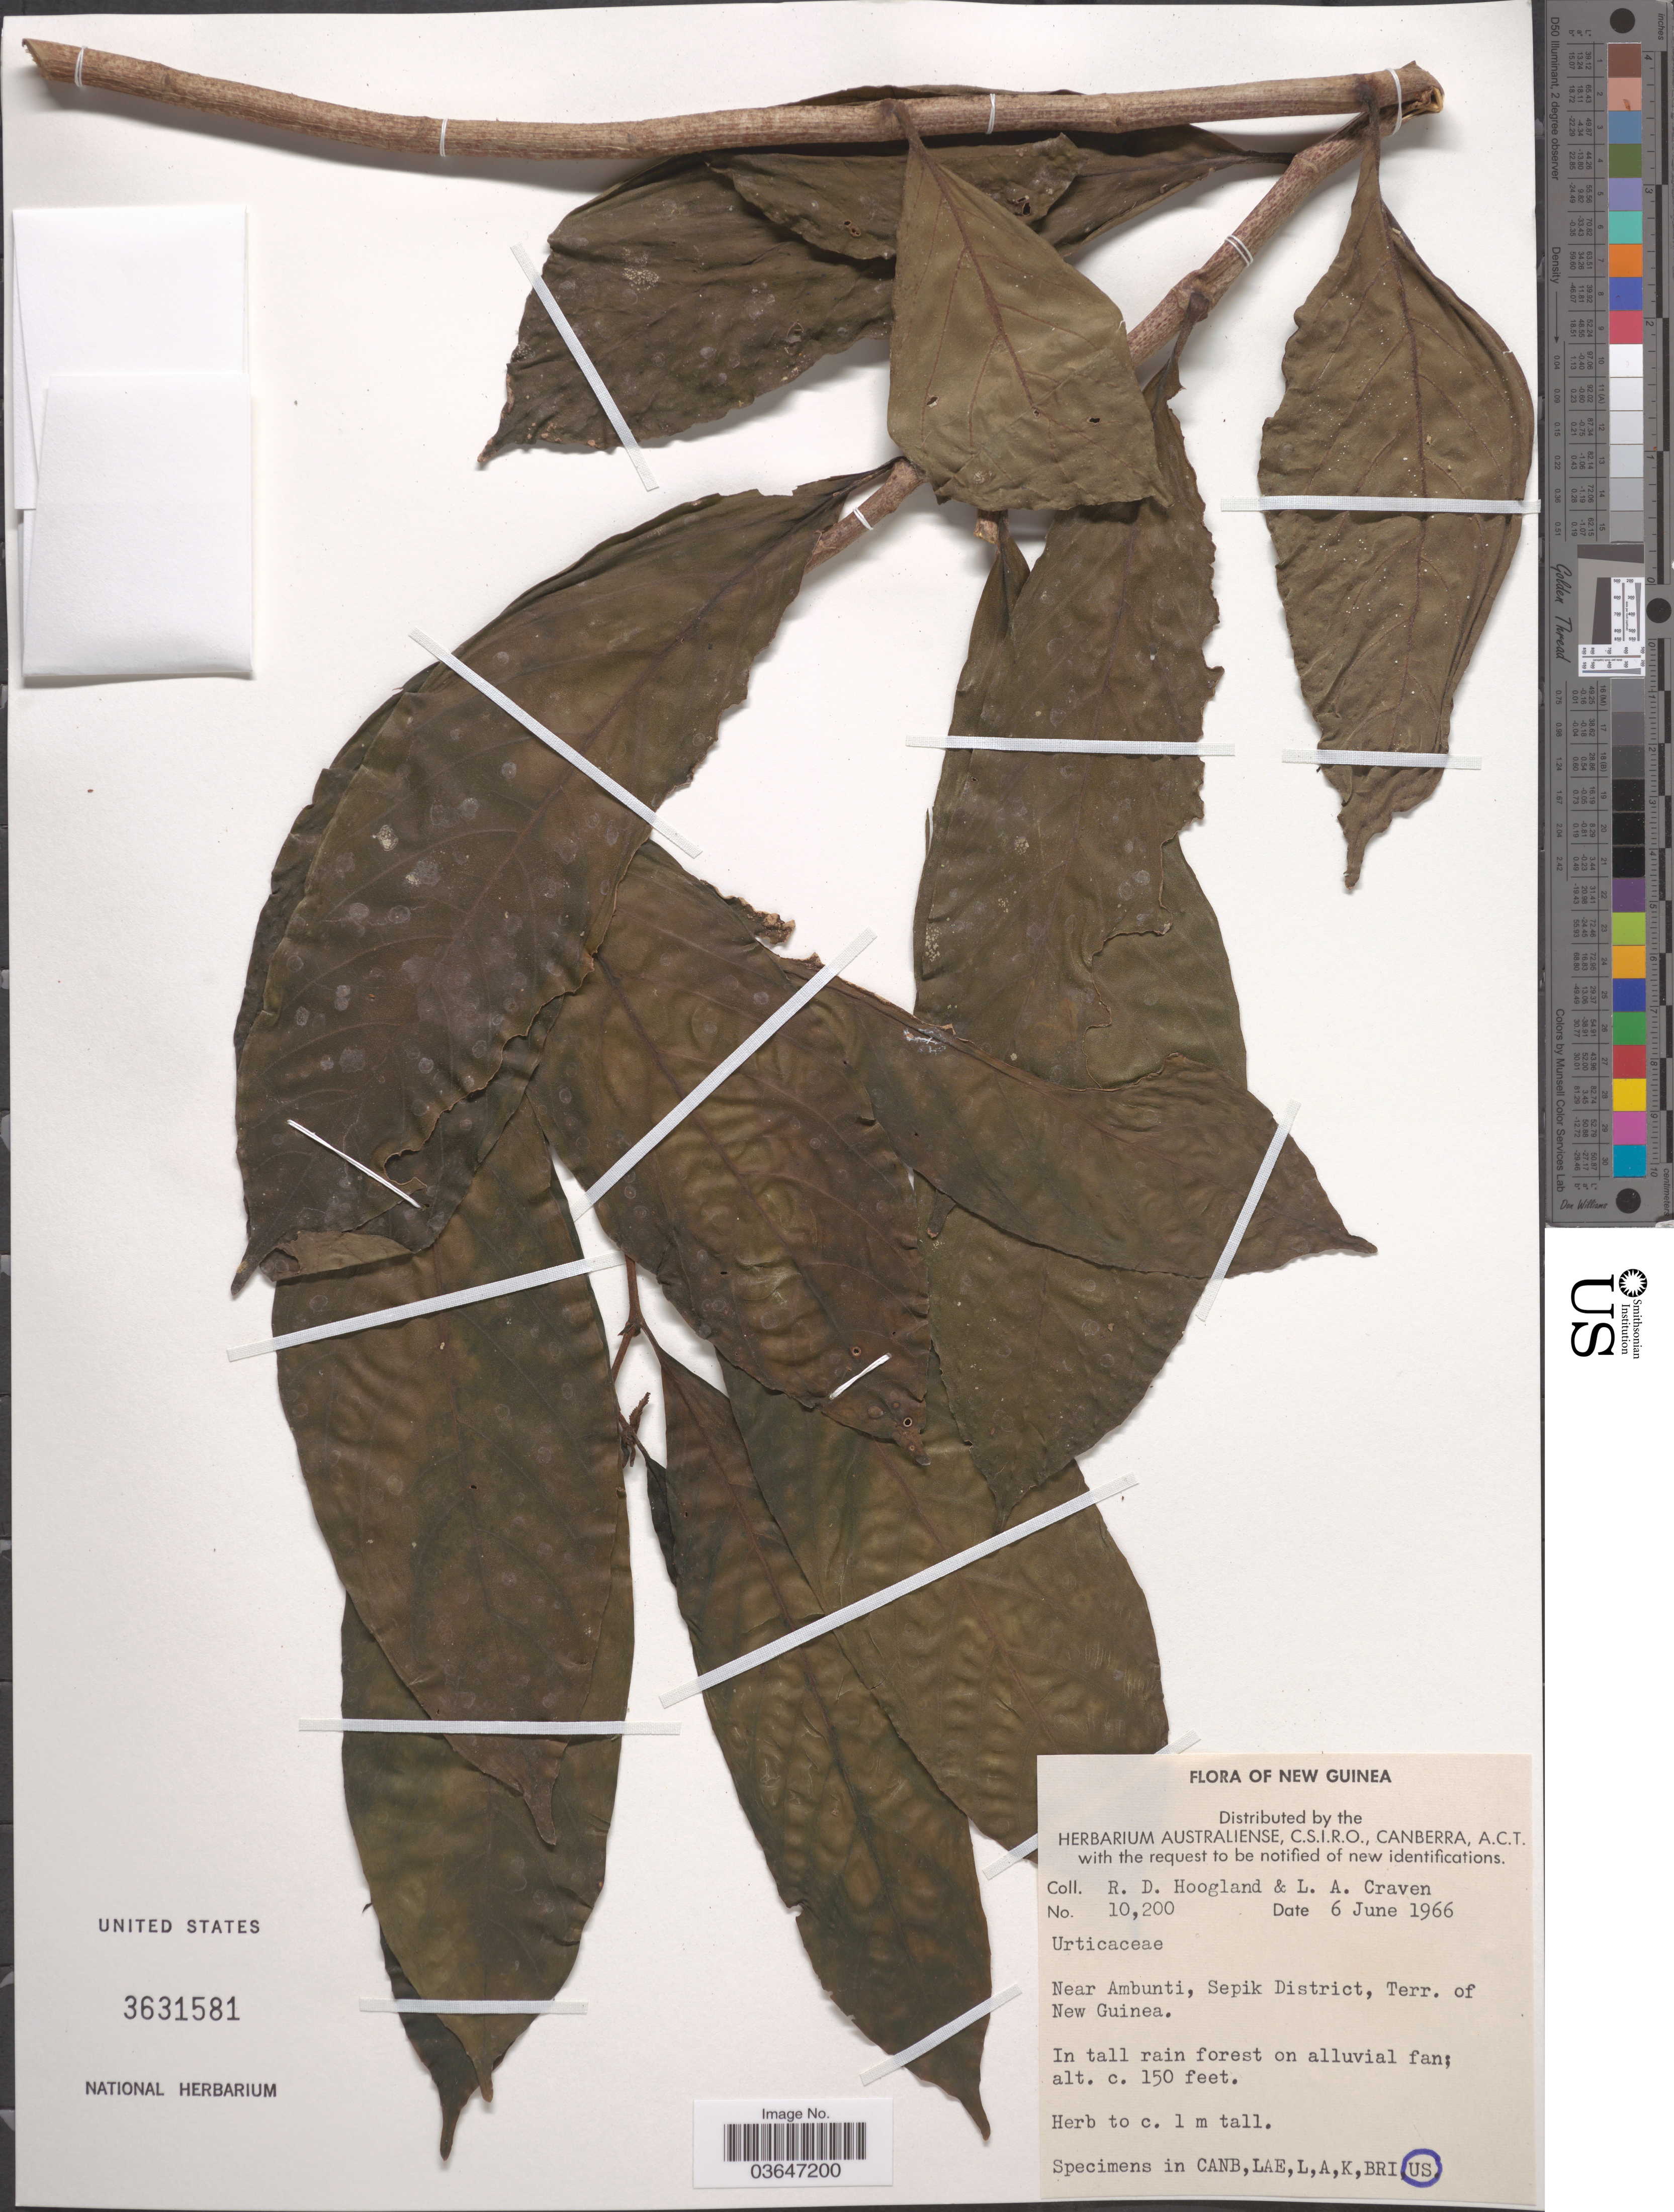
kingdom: Plantae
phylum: Tracheophyta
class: Magnoliopsida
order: Proteales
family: Proteaceae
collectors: R. D. Hoogland & L. A. Craven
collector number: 10200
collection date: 1966-06-06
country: Papua New Guinea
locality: New Guinea. Near Ambunti, Sepik District, Terr. of New Guinea.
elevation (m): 46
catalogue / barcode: US 3631581